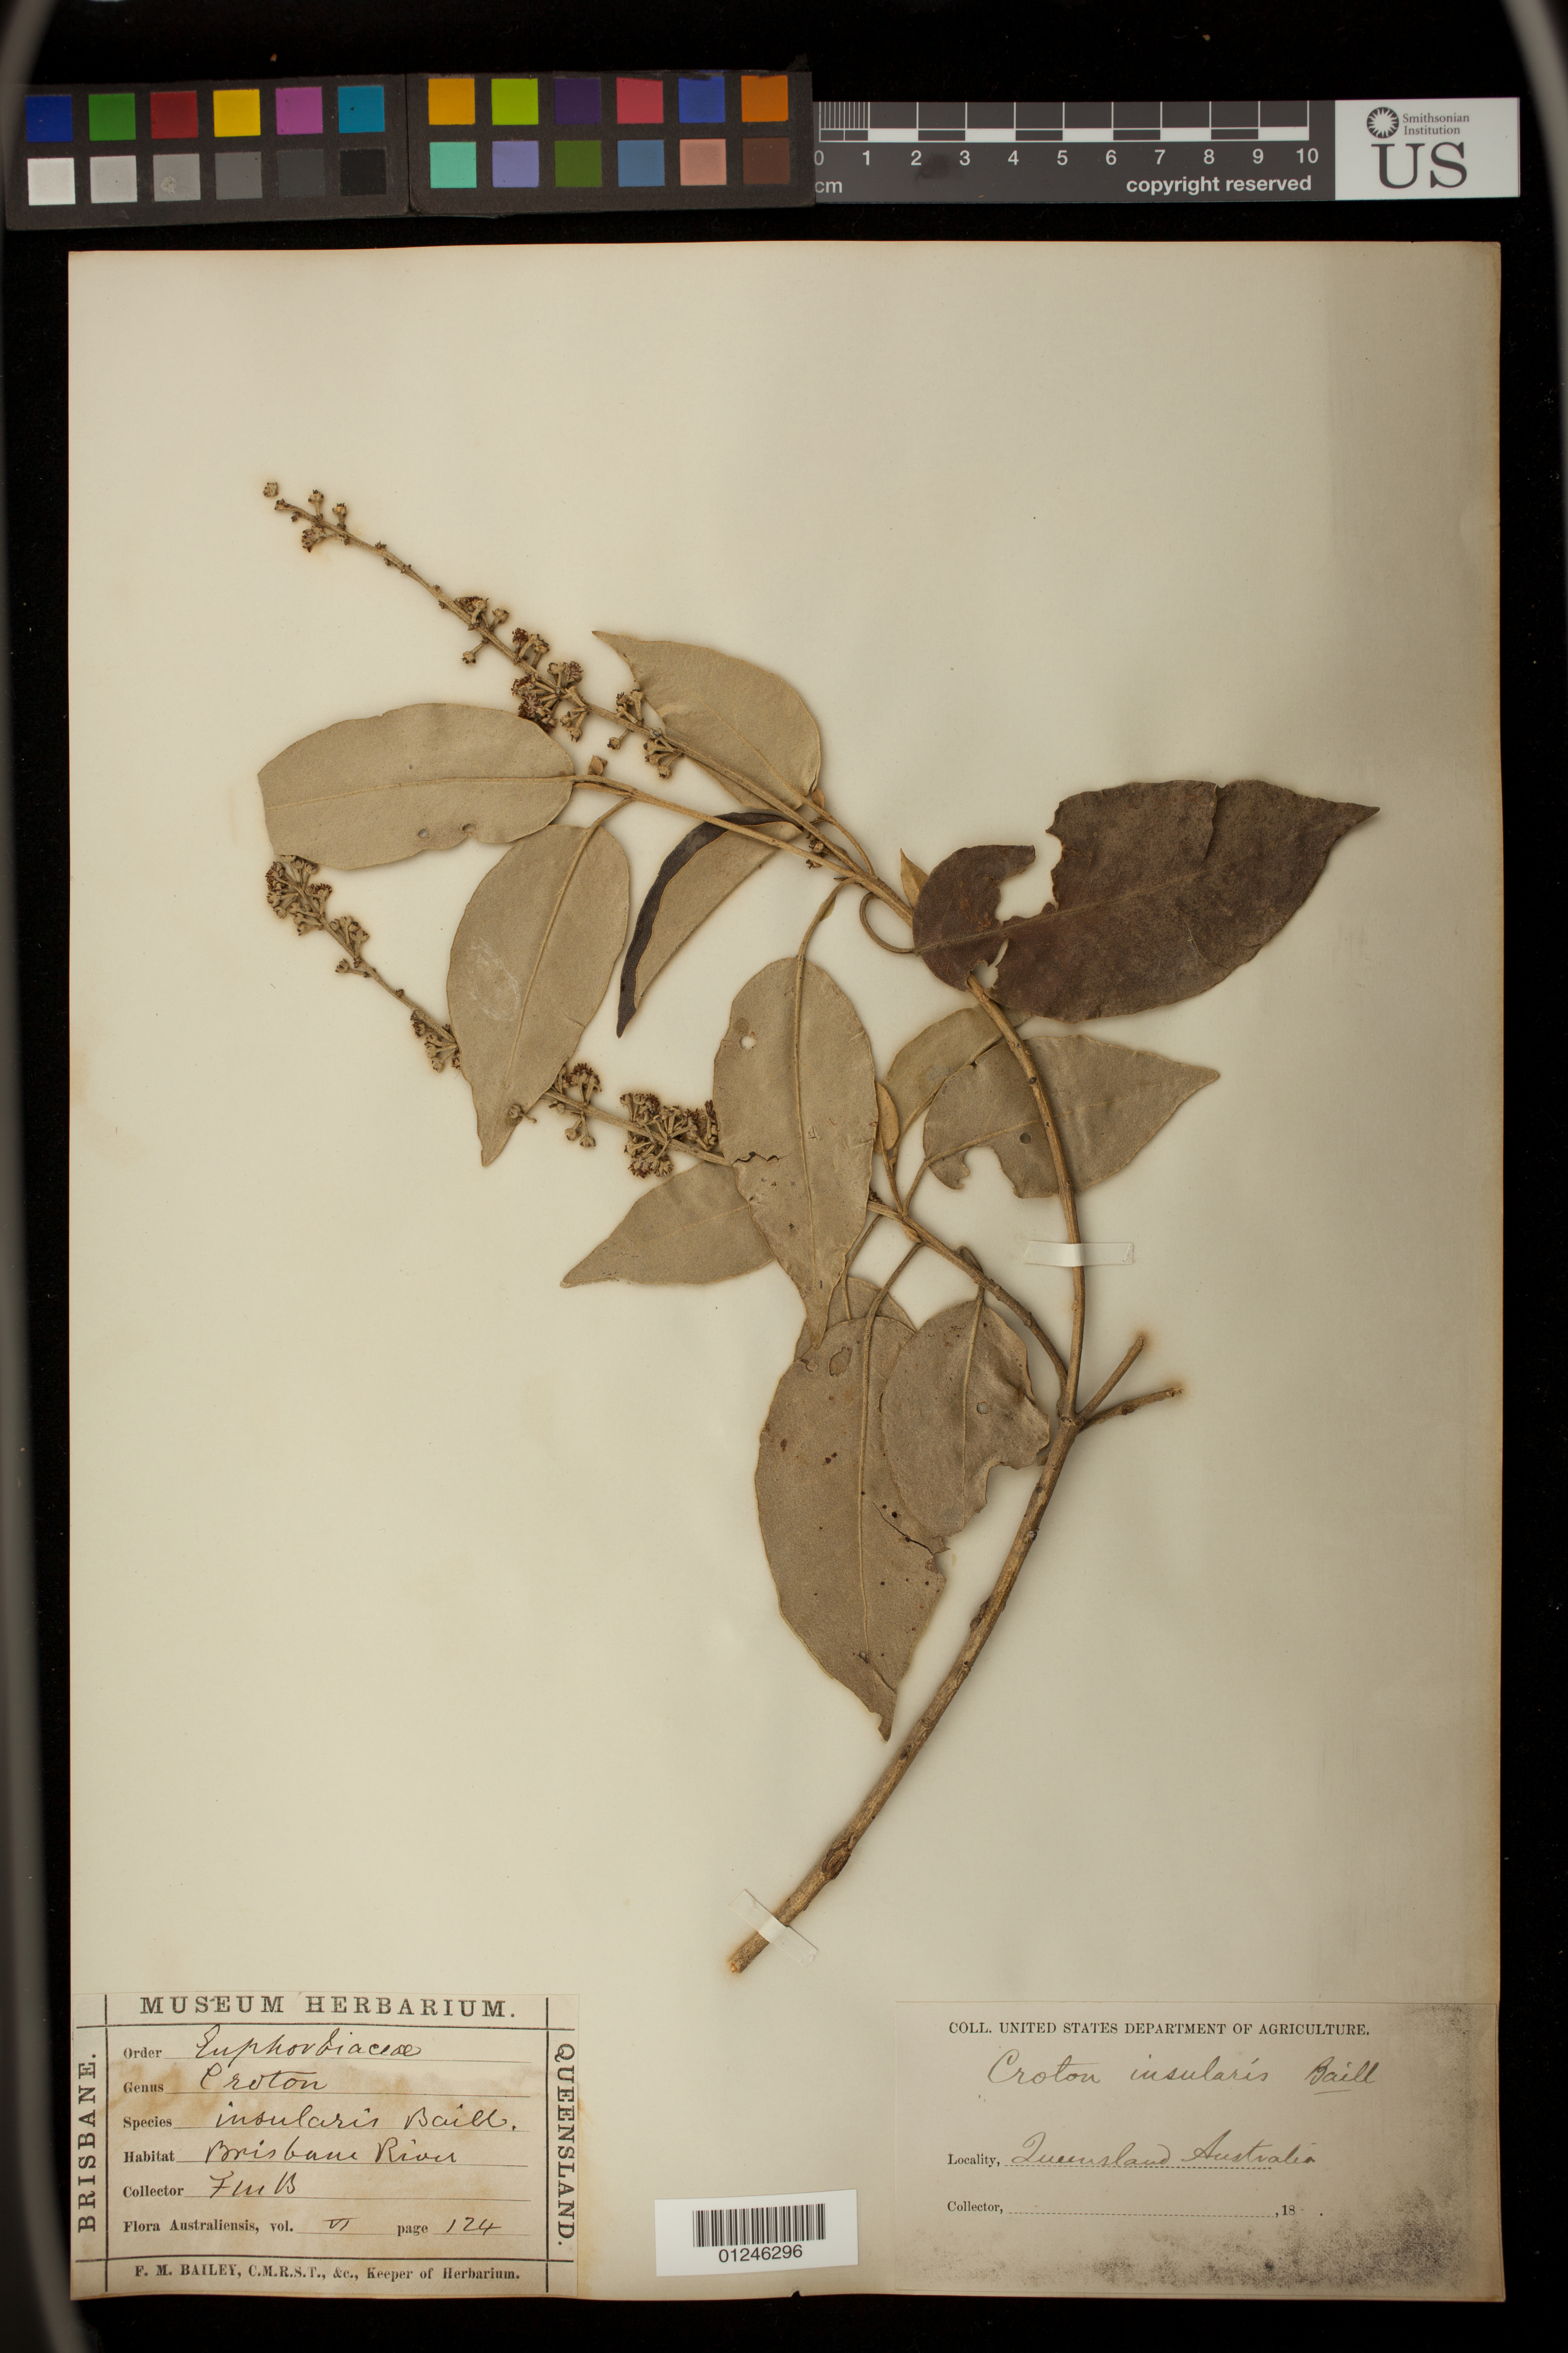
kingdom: Plantae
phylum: Tracheophyta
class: Magnoliopsida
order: Malpighiales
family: Euphorbiaceae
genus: Croton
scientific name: Croton insularis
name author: Baill.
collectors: F. M. Bailey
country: Australia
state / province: Queensland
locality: Brisbane river